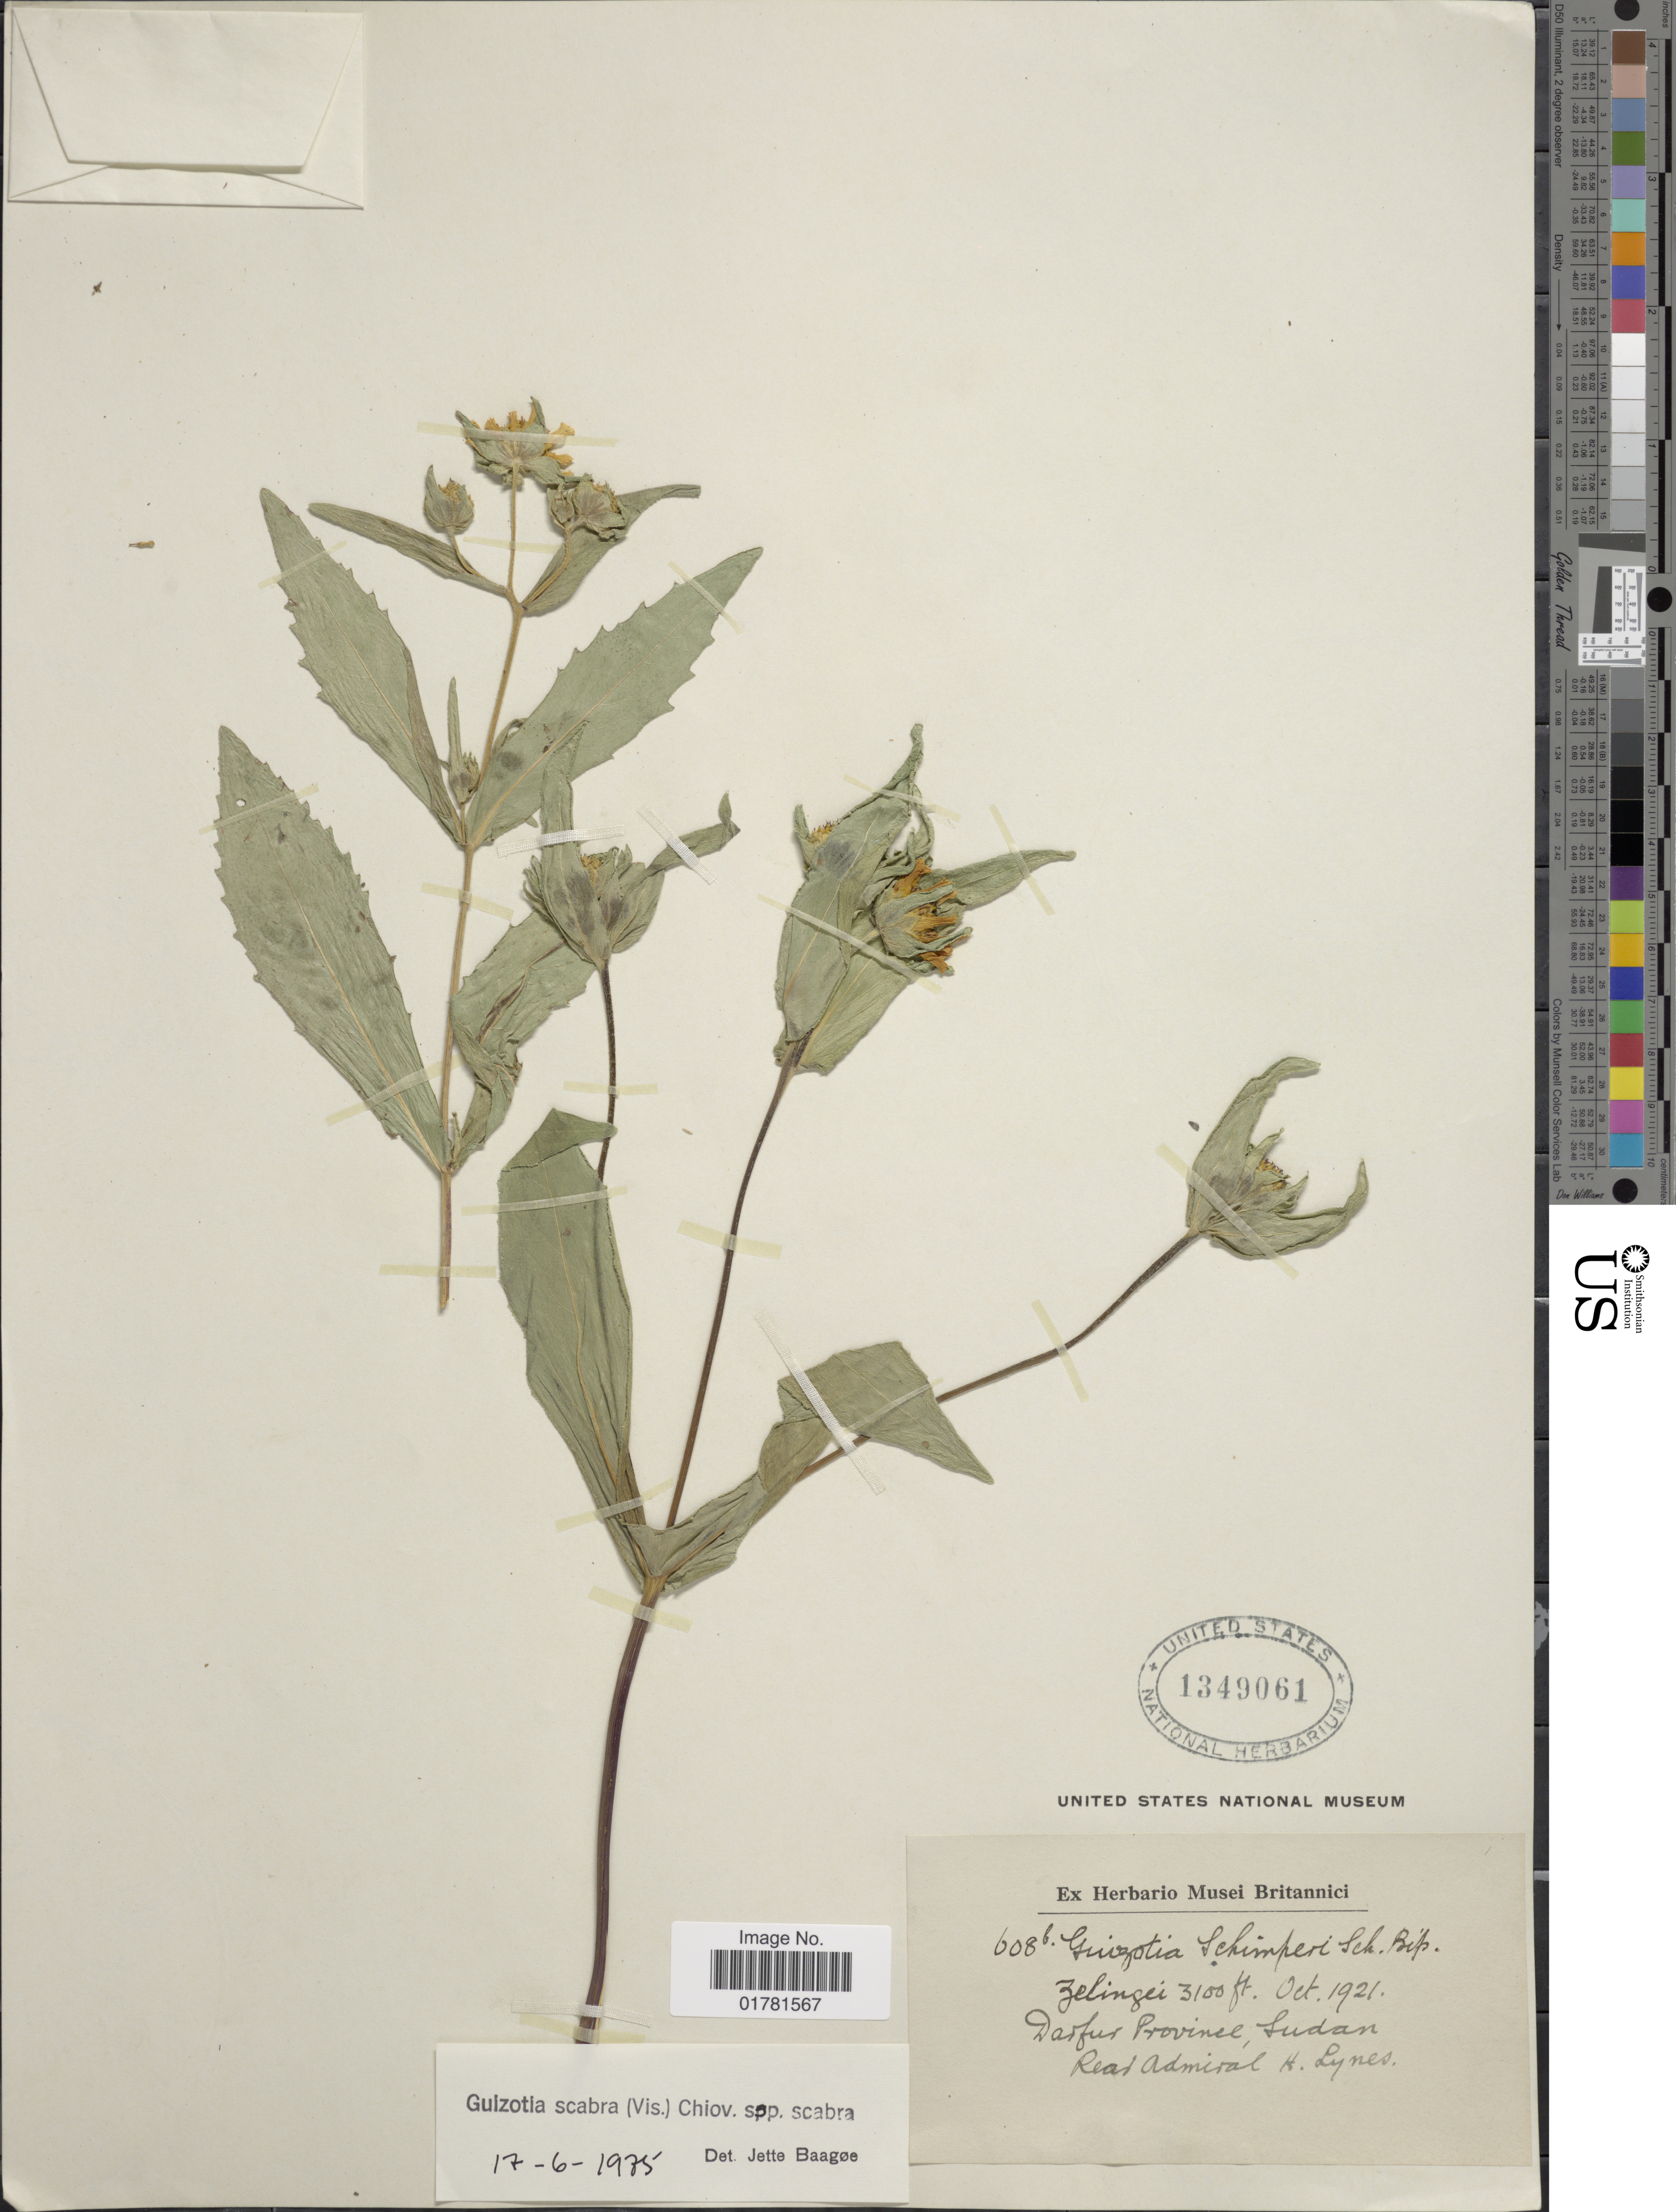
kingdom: Plantae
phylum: Tracheophyta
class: Magnoliopsida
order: Asterales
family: Asteraceae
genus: Guizotia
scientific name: Guizotia scabra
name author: Chiov.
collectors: H. Lynes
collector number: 608b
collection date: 1921-10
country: Sudan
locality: Zelingei, Darfur Province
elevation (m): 945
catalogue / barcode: US 1349061